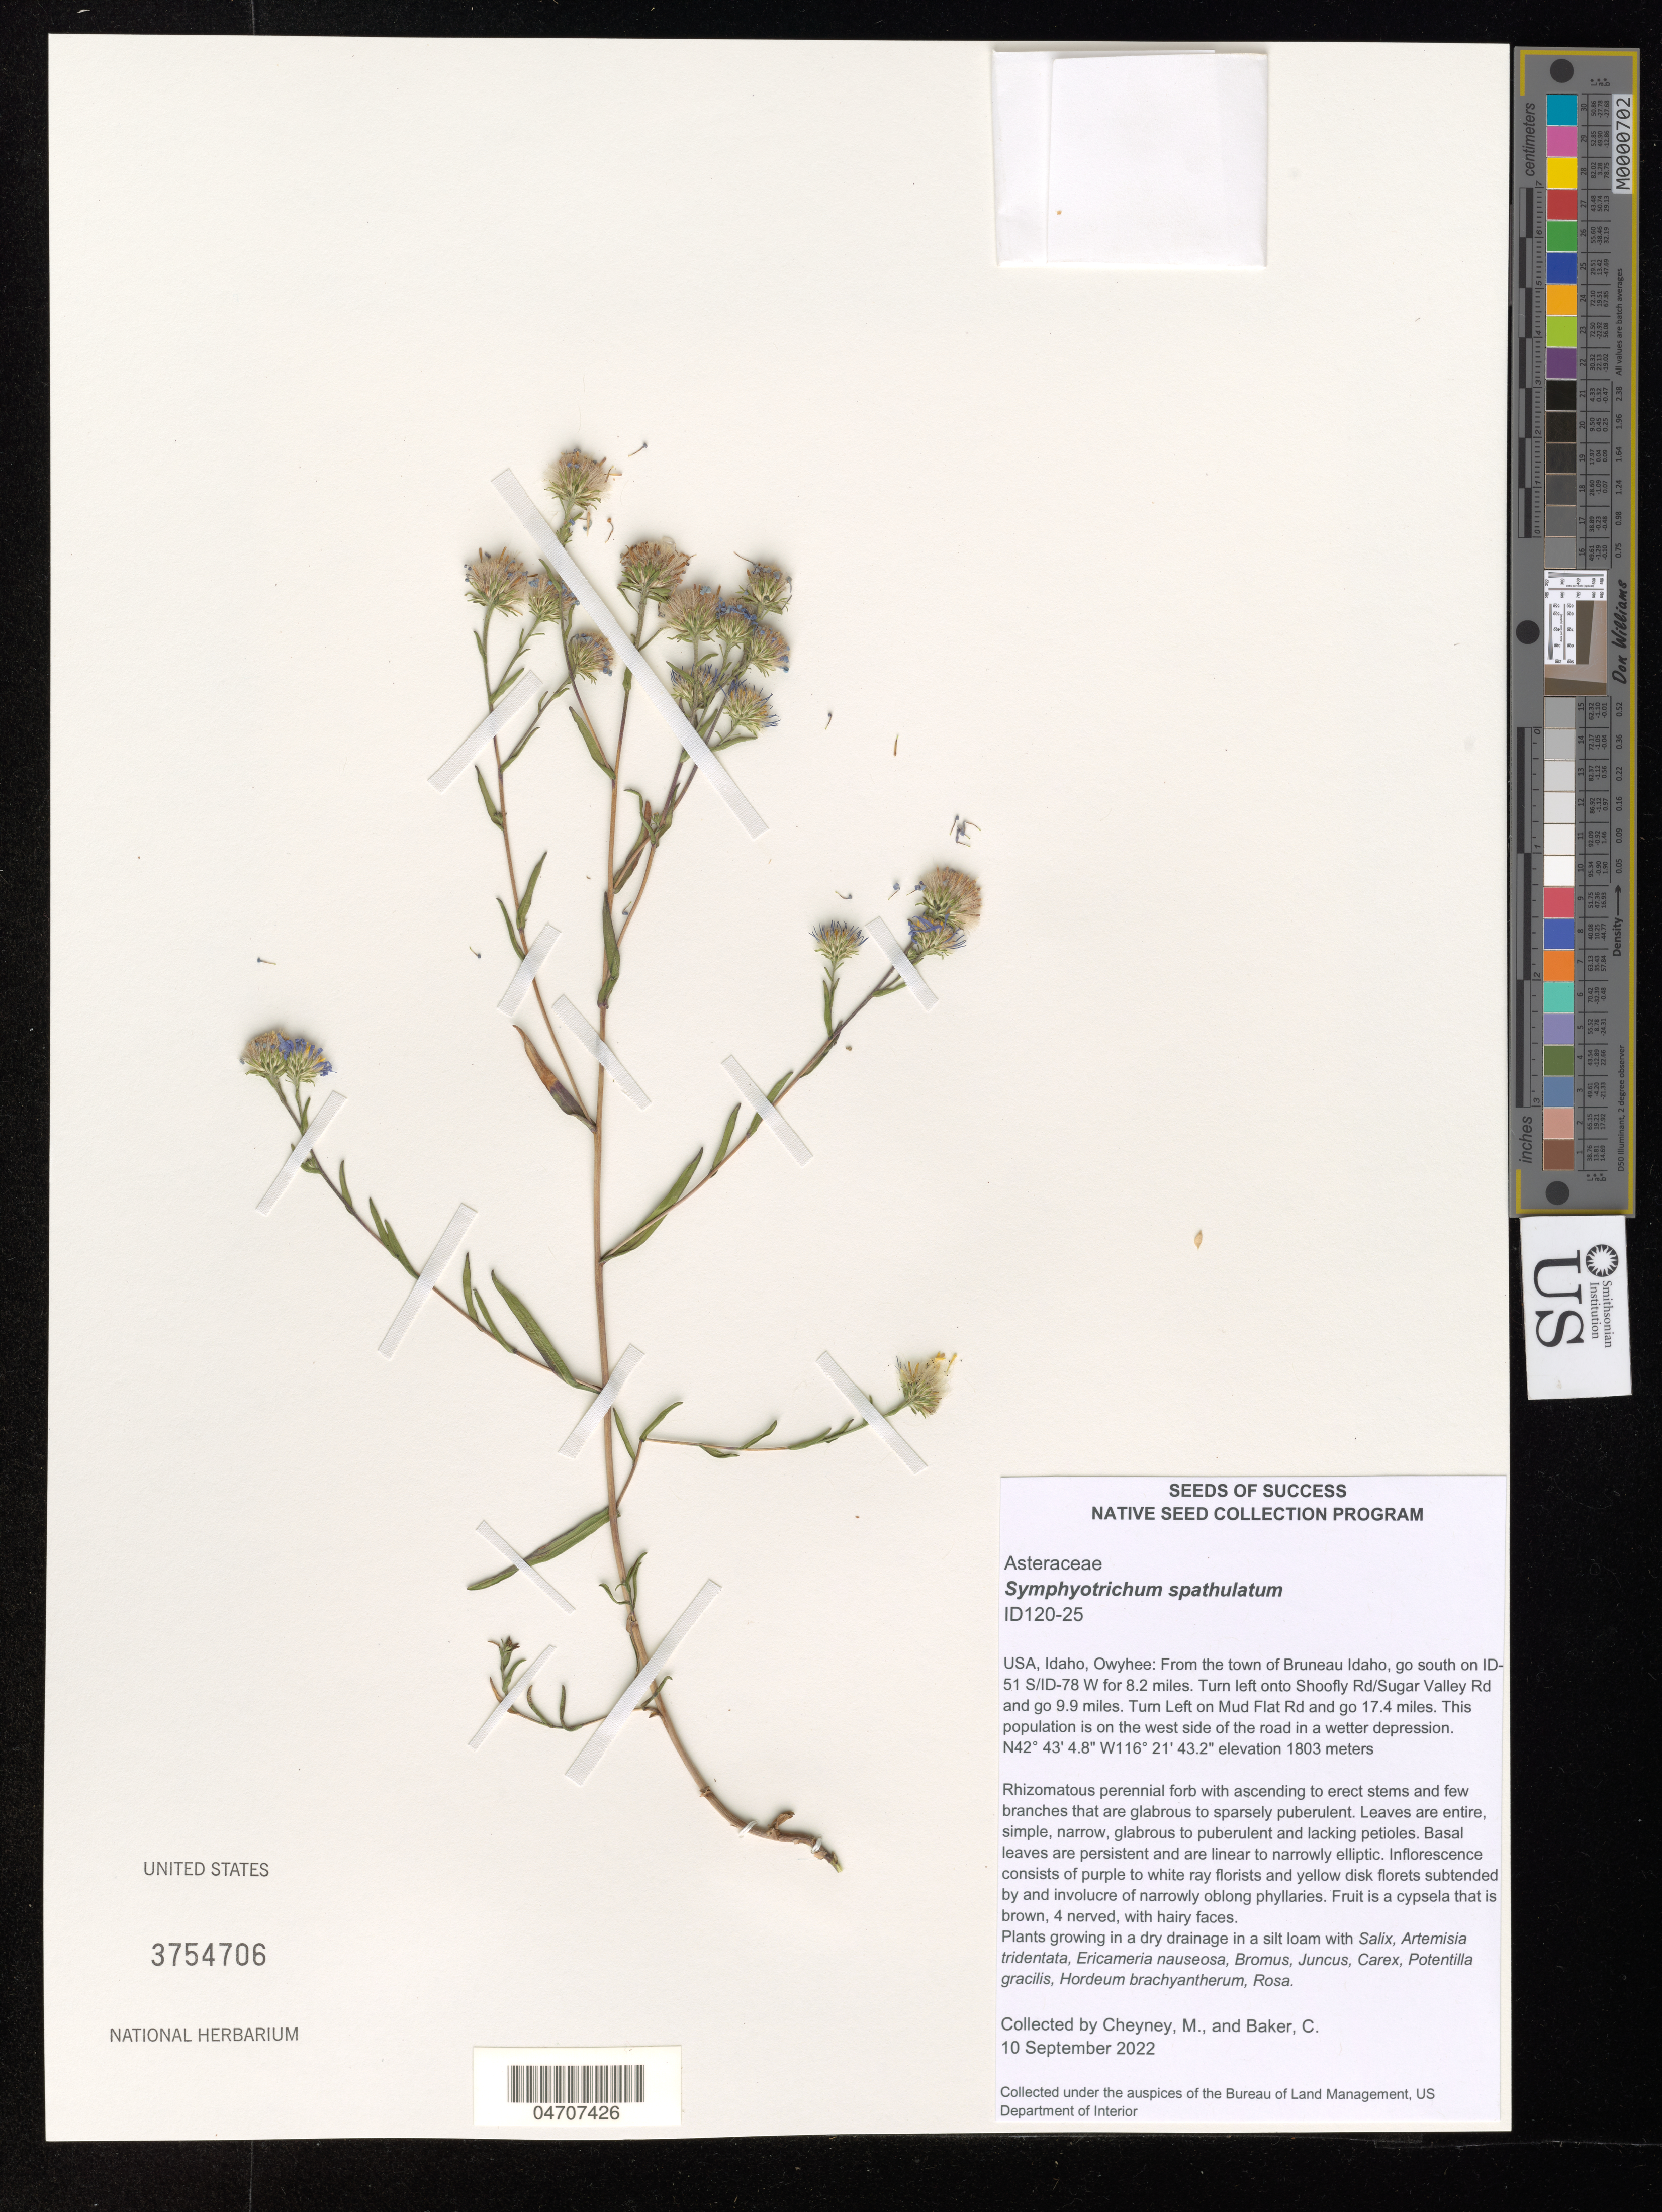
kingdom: Plantae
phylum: Tracheophyta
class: Magnoliopsida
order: Asterales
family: Asteraceae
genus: Symphyotrichum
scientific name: Symphyotrichum spathulatum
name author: (Lindl.) G.L. Nesom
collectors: M. Cheyney & C. Baker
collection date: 2022-09-10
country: United States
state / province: Idaho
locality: Owyhee: From the town of Bruneau Idaho, go south on ID-51 S/ID-78 for 8.2 miles. Turn left onto Shoofly Rd/Sugar Valley Rd and go 9.9 miles. Turn Left on Mud Flat Rd and go 17.4 miles. This population is on the west side of the road in a wetter depression.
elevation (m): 1803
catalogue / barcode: US 3754706